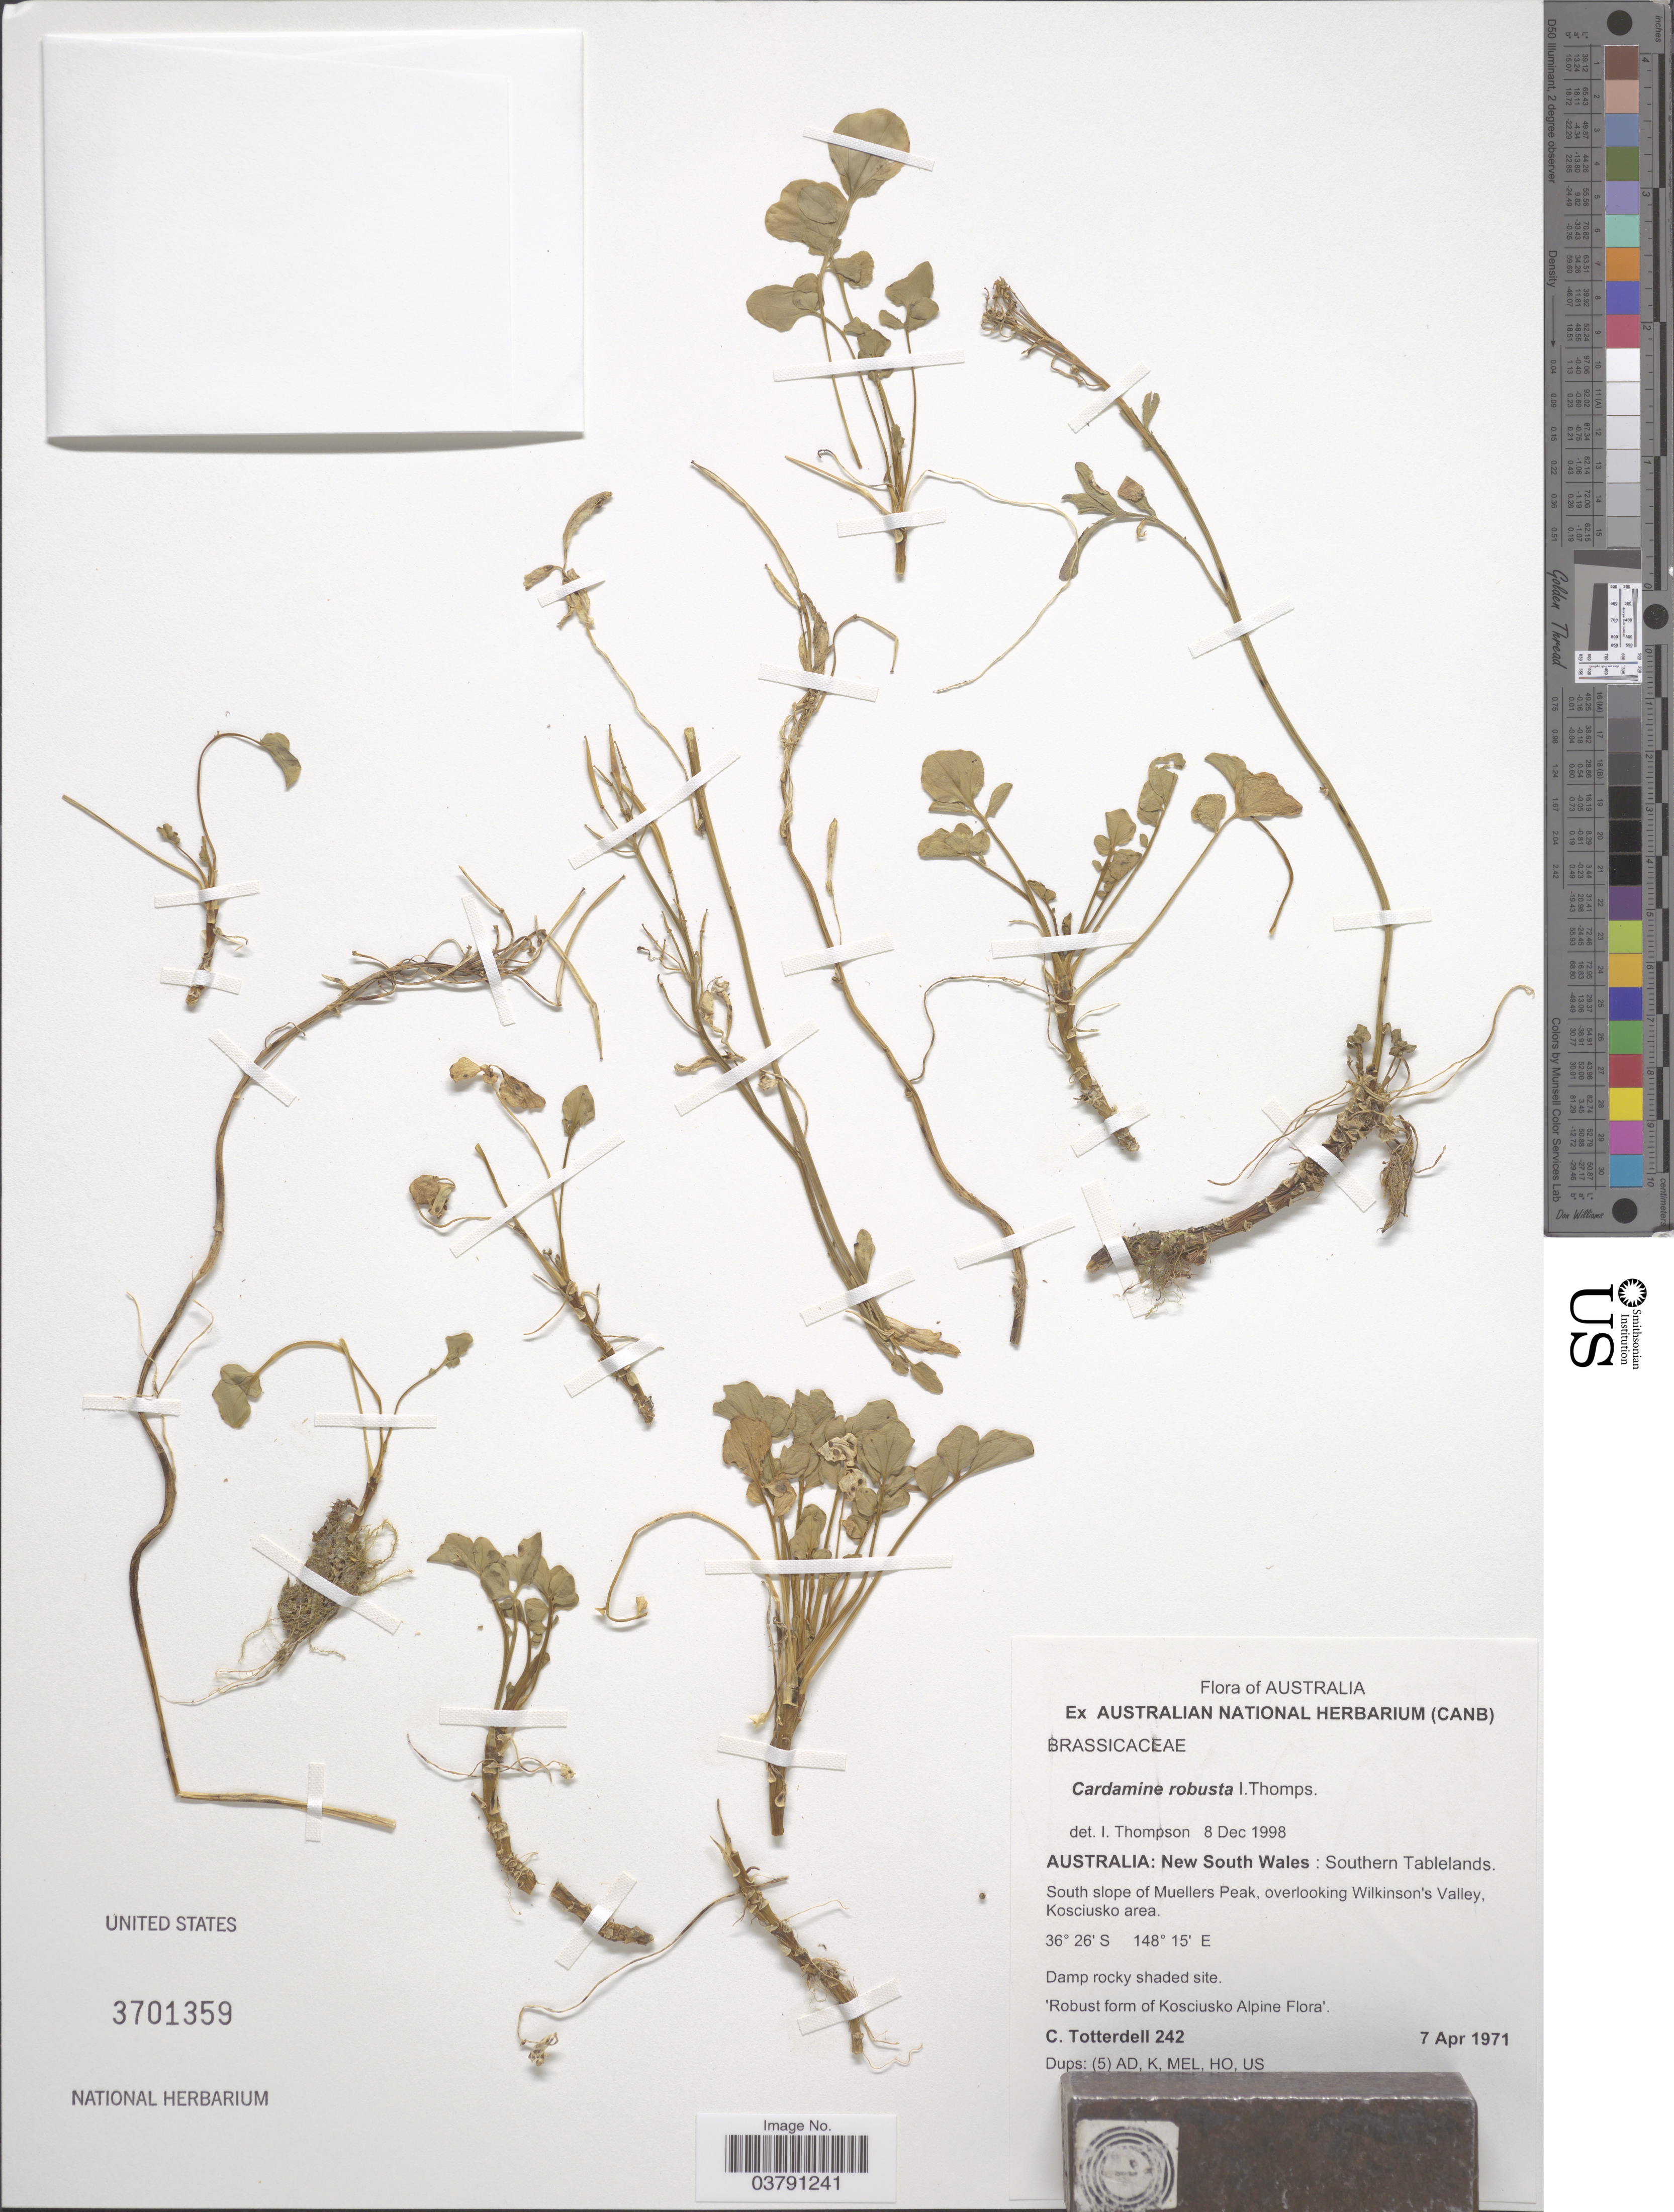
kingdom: Plantae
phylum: Tracheophyta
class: Magnoliopsida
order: Brassicales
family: Brassicaceae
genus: Cardamine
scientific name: Cardamine robusta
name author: I. Thomps.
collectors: C. Totterdell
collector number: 242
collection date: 1971-04-07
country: Australia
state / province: New South Wales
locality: Southern Tablelands. South slope of Muellers Peak, overlooking Wilkinson's Valley, Kosciusko area.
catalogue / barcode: US 3701359